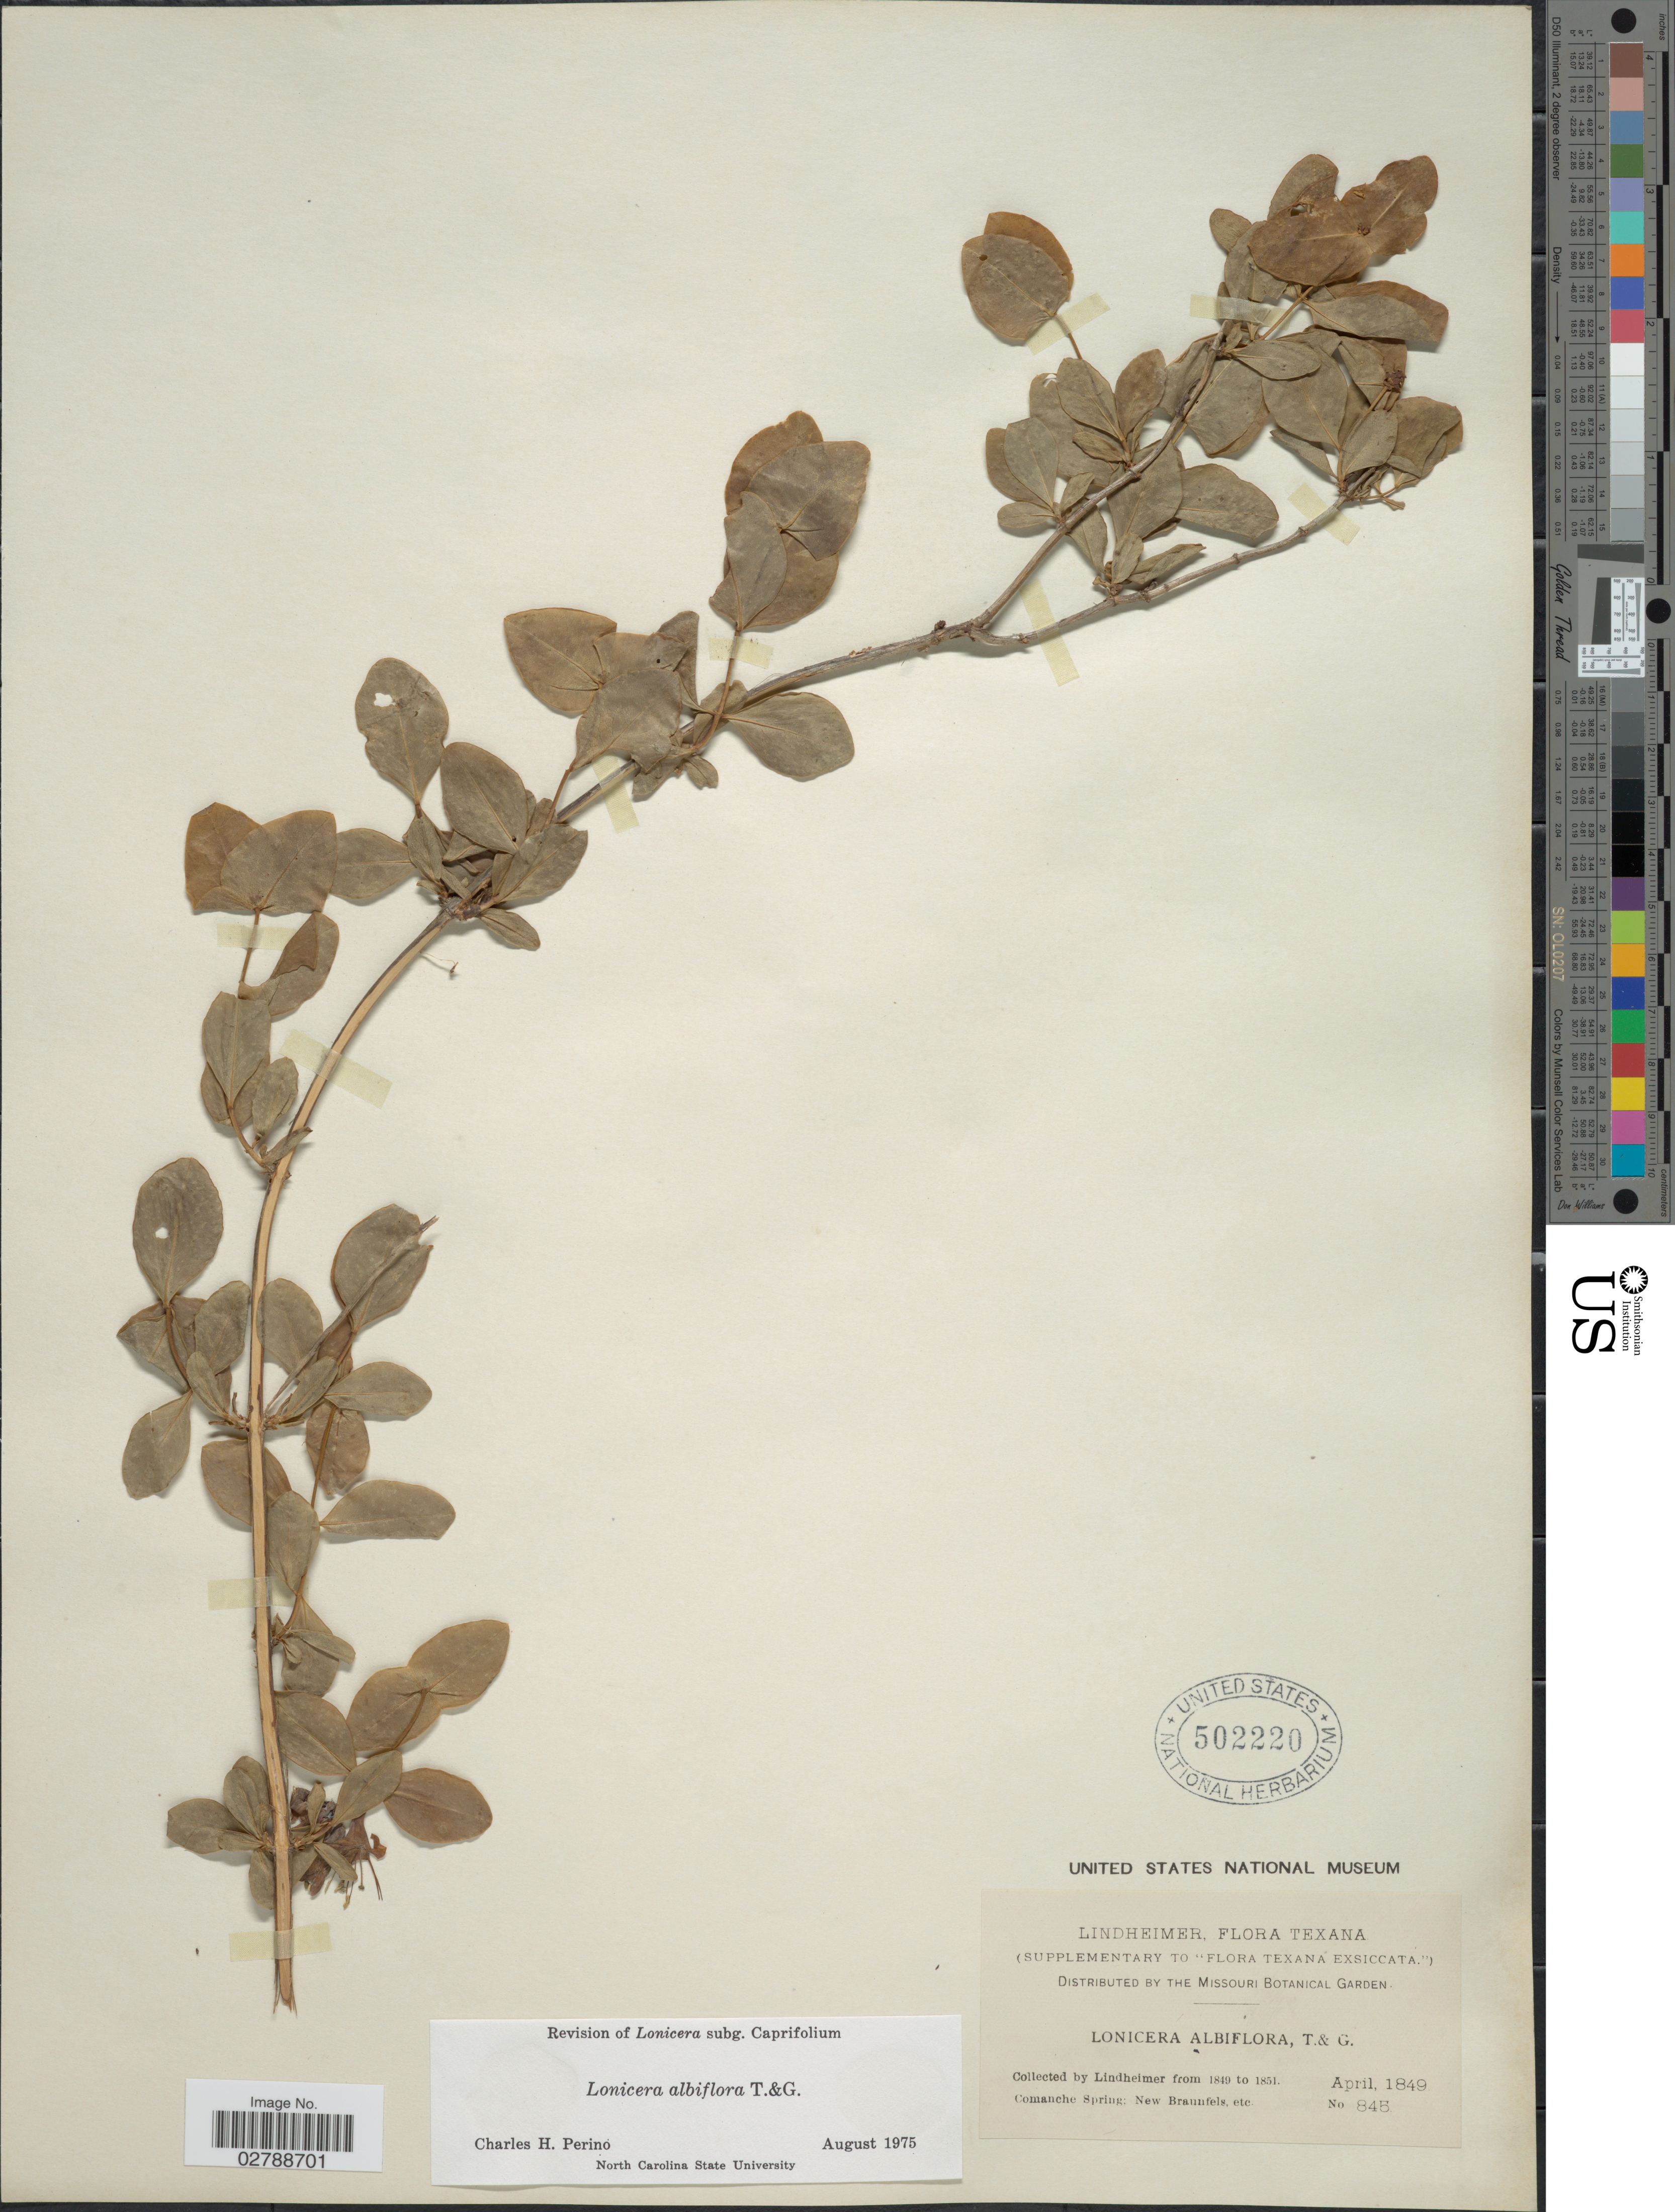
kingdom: Plantae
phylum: Tracheophyta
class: Magnoliopsida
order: Dipsacales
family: Caprifoliaceae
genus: Lonicera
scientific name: Lonicera albiflora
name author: Torr. & A. Gray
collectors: -. Lindheimer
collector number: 845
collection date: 1849-04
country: United States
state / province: Texas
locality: Comanche Spring: New Braunfels, etc.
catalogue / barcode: US 502220